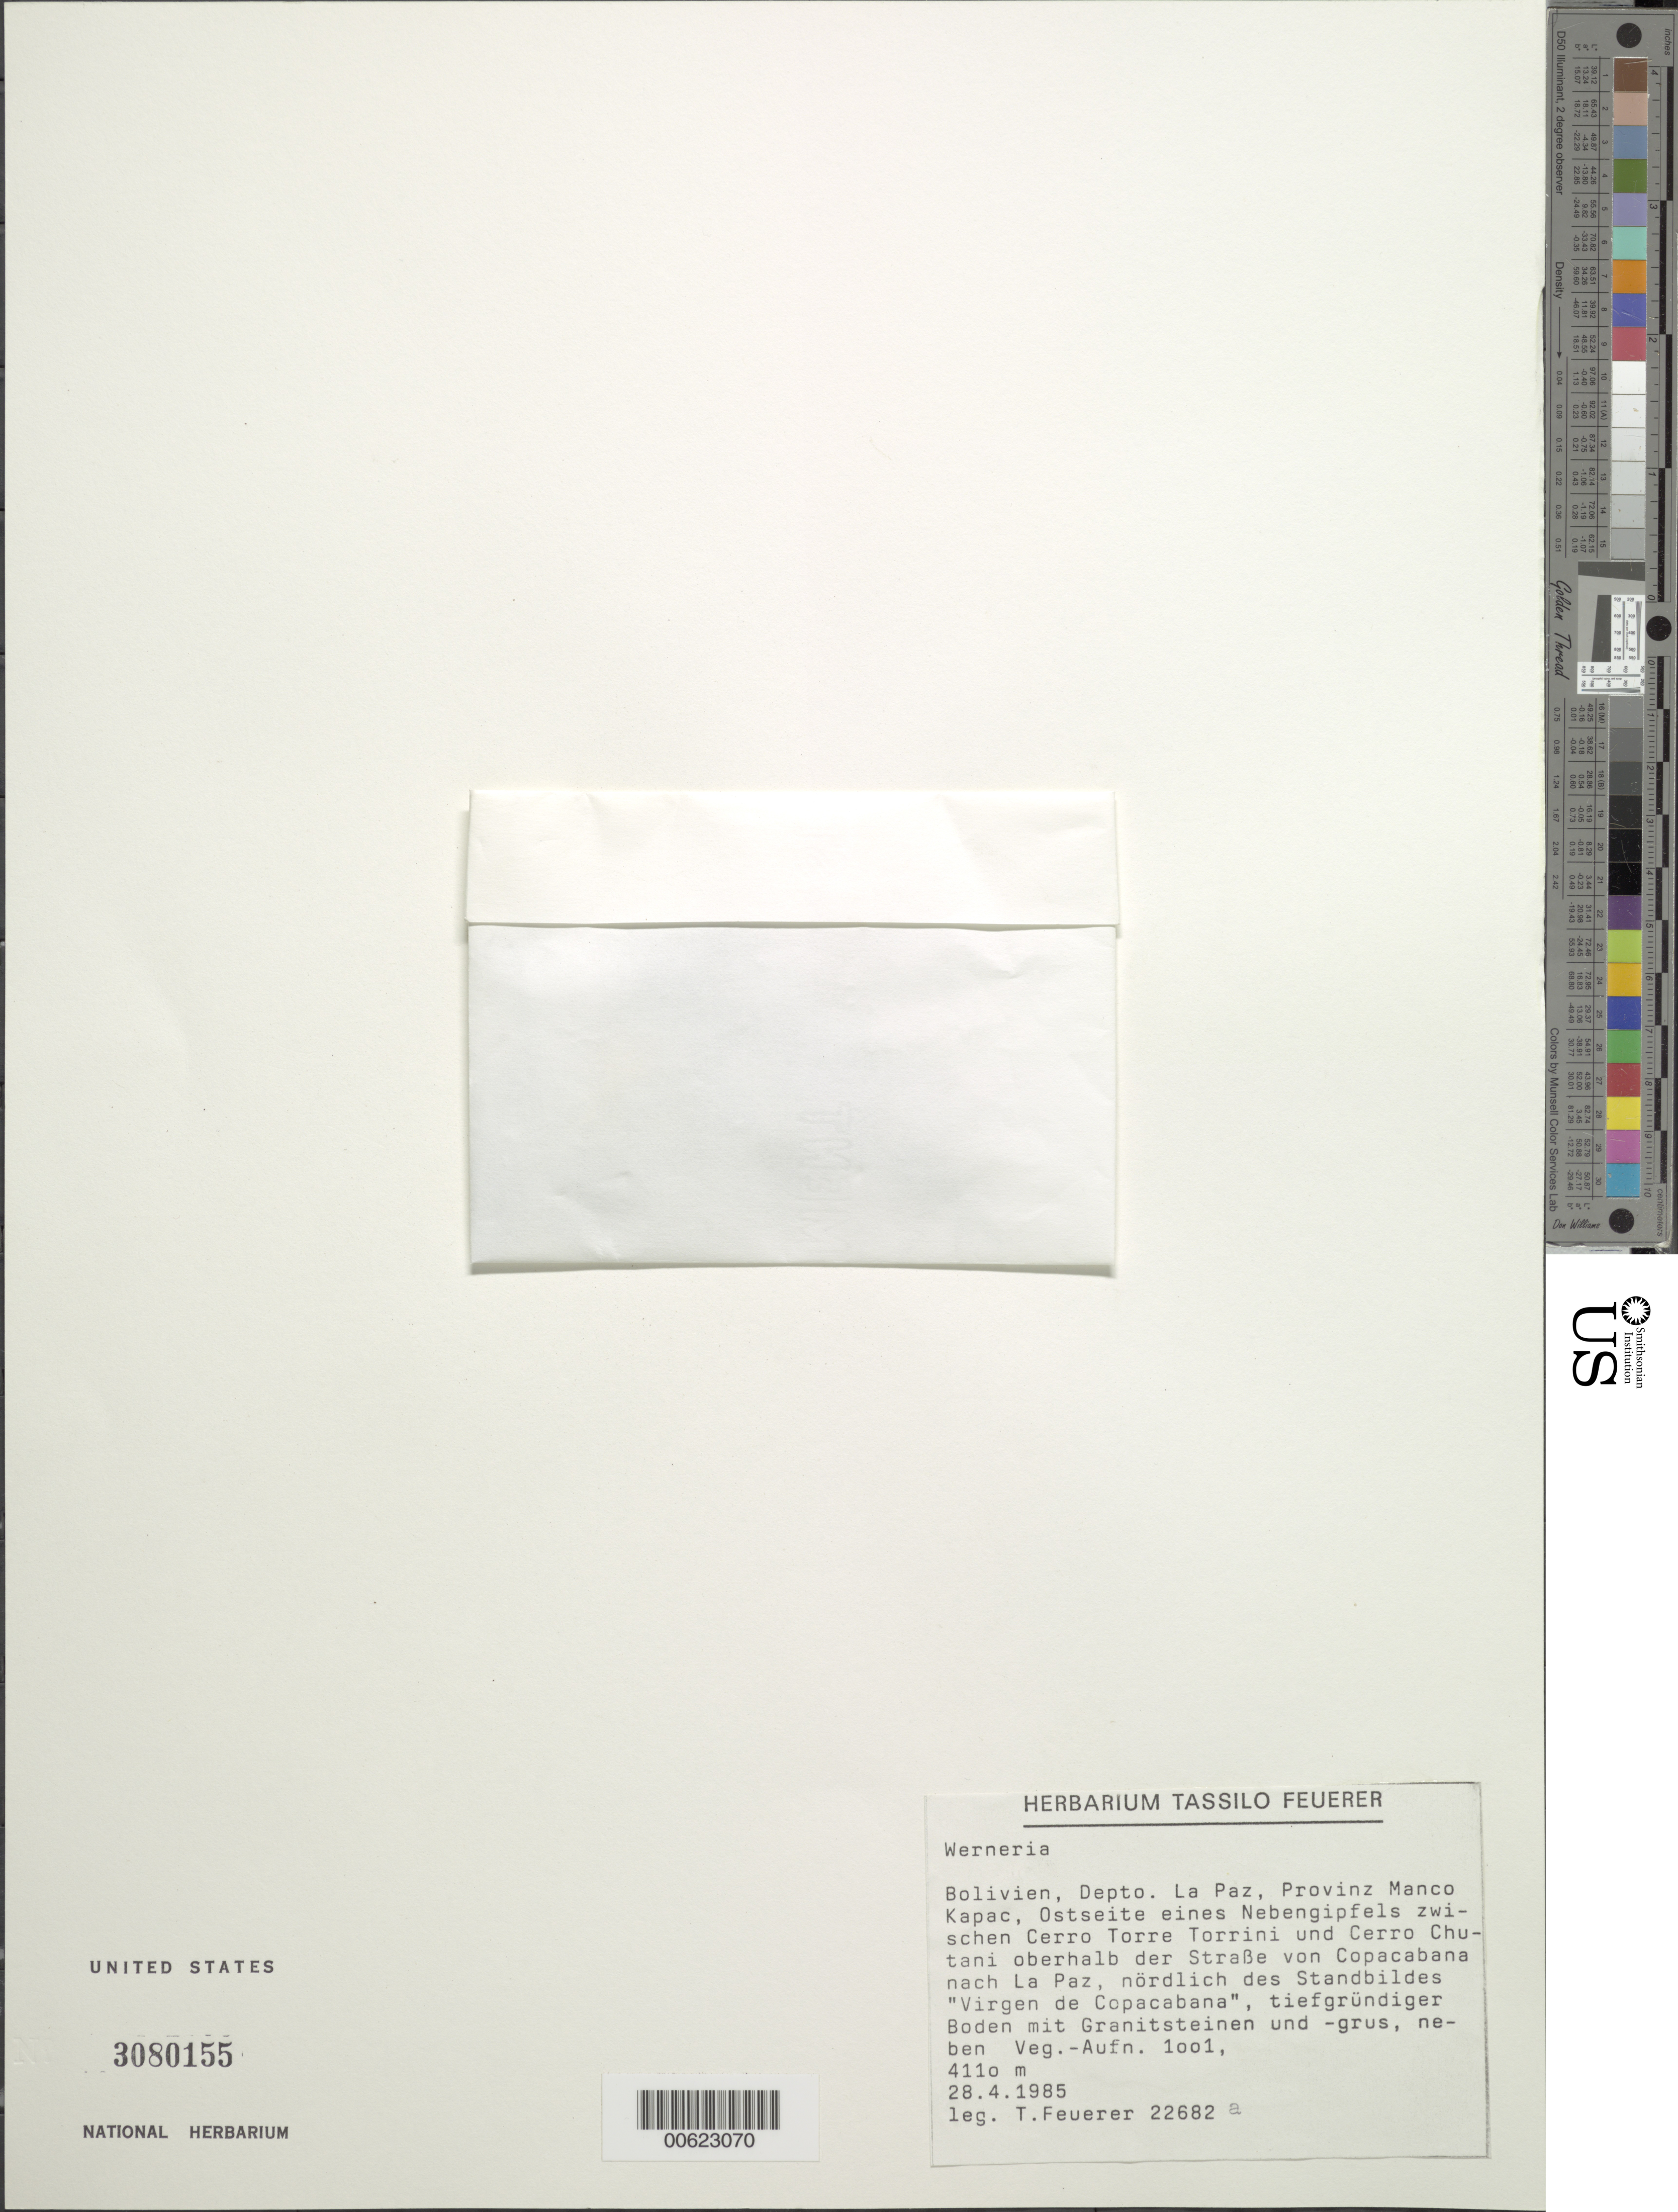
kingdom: Plantae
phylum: Tracheophyta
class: Magnoliopsida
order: Asterales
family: Asteraceae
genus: Werneria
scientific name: Werneria sp.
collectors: T. Feuerer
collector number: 22682A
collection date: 1985-04-28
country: Bolivia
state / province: La Paz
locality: Prov. Manco Kapac, Ostseite eines Nebengipfels zwichen Cero Torre Torrinin und Cero Chutani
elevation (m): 4110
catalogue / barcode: US 3081055